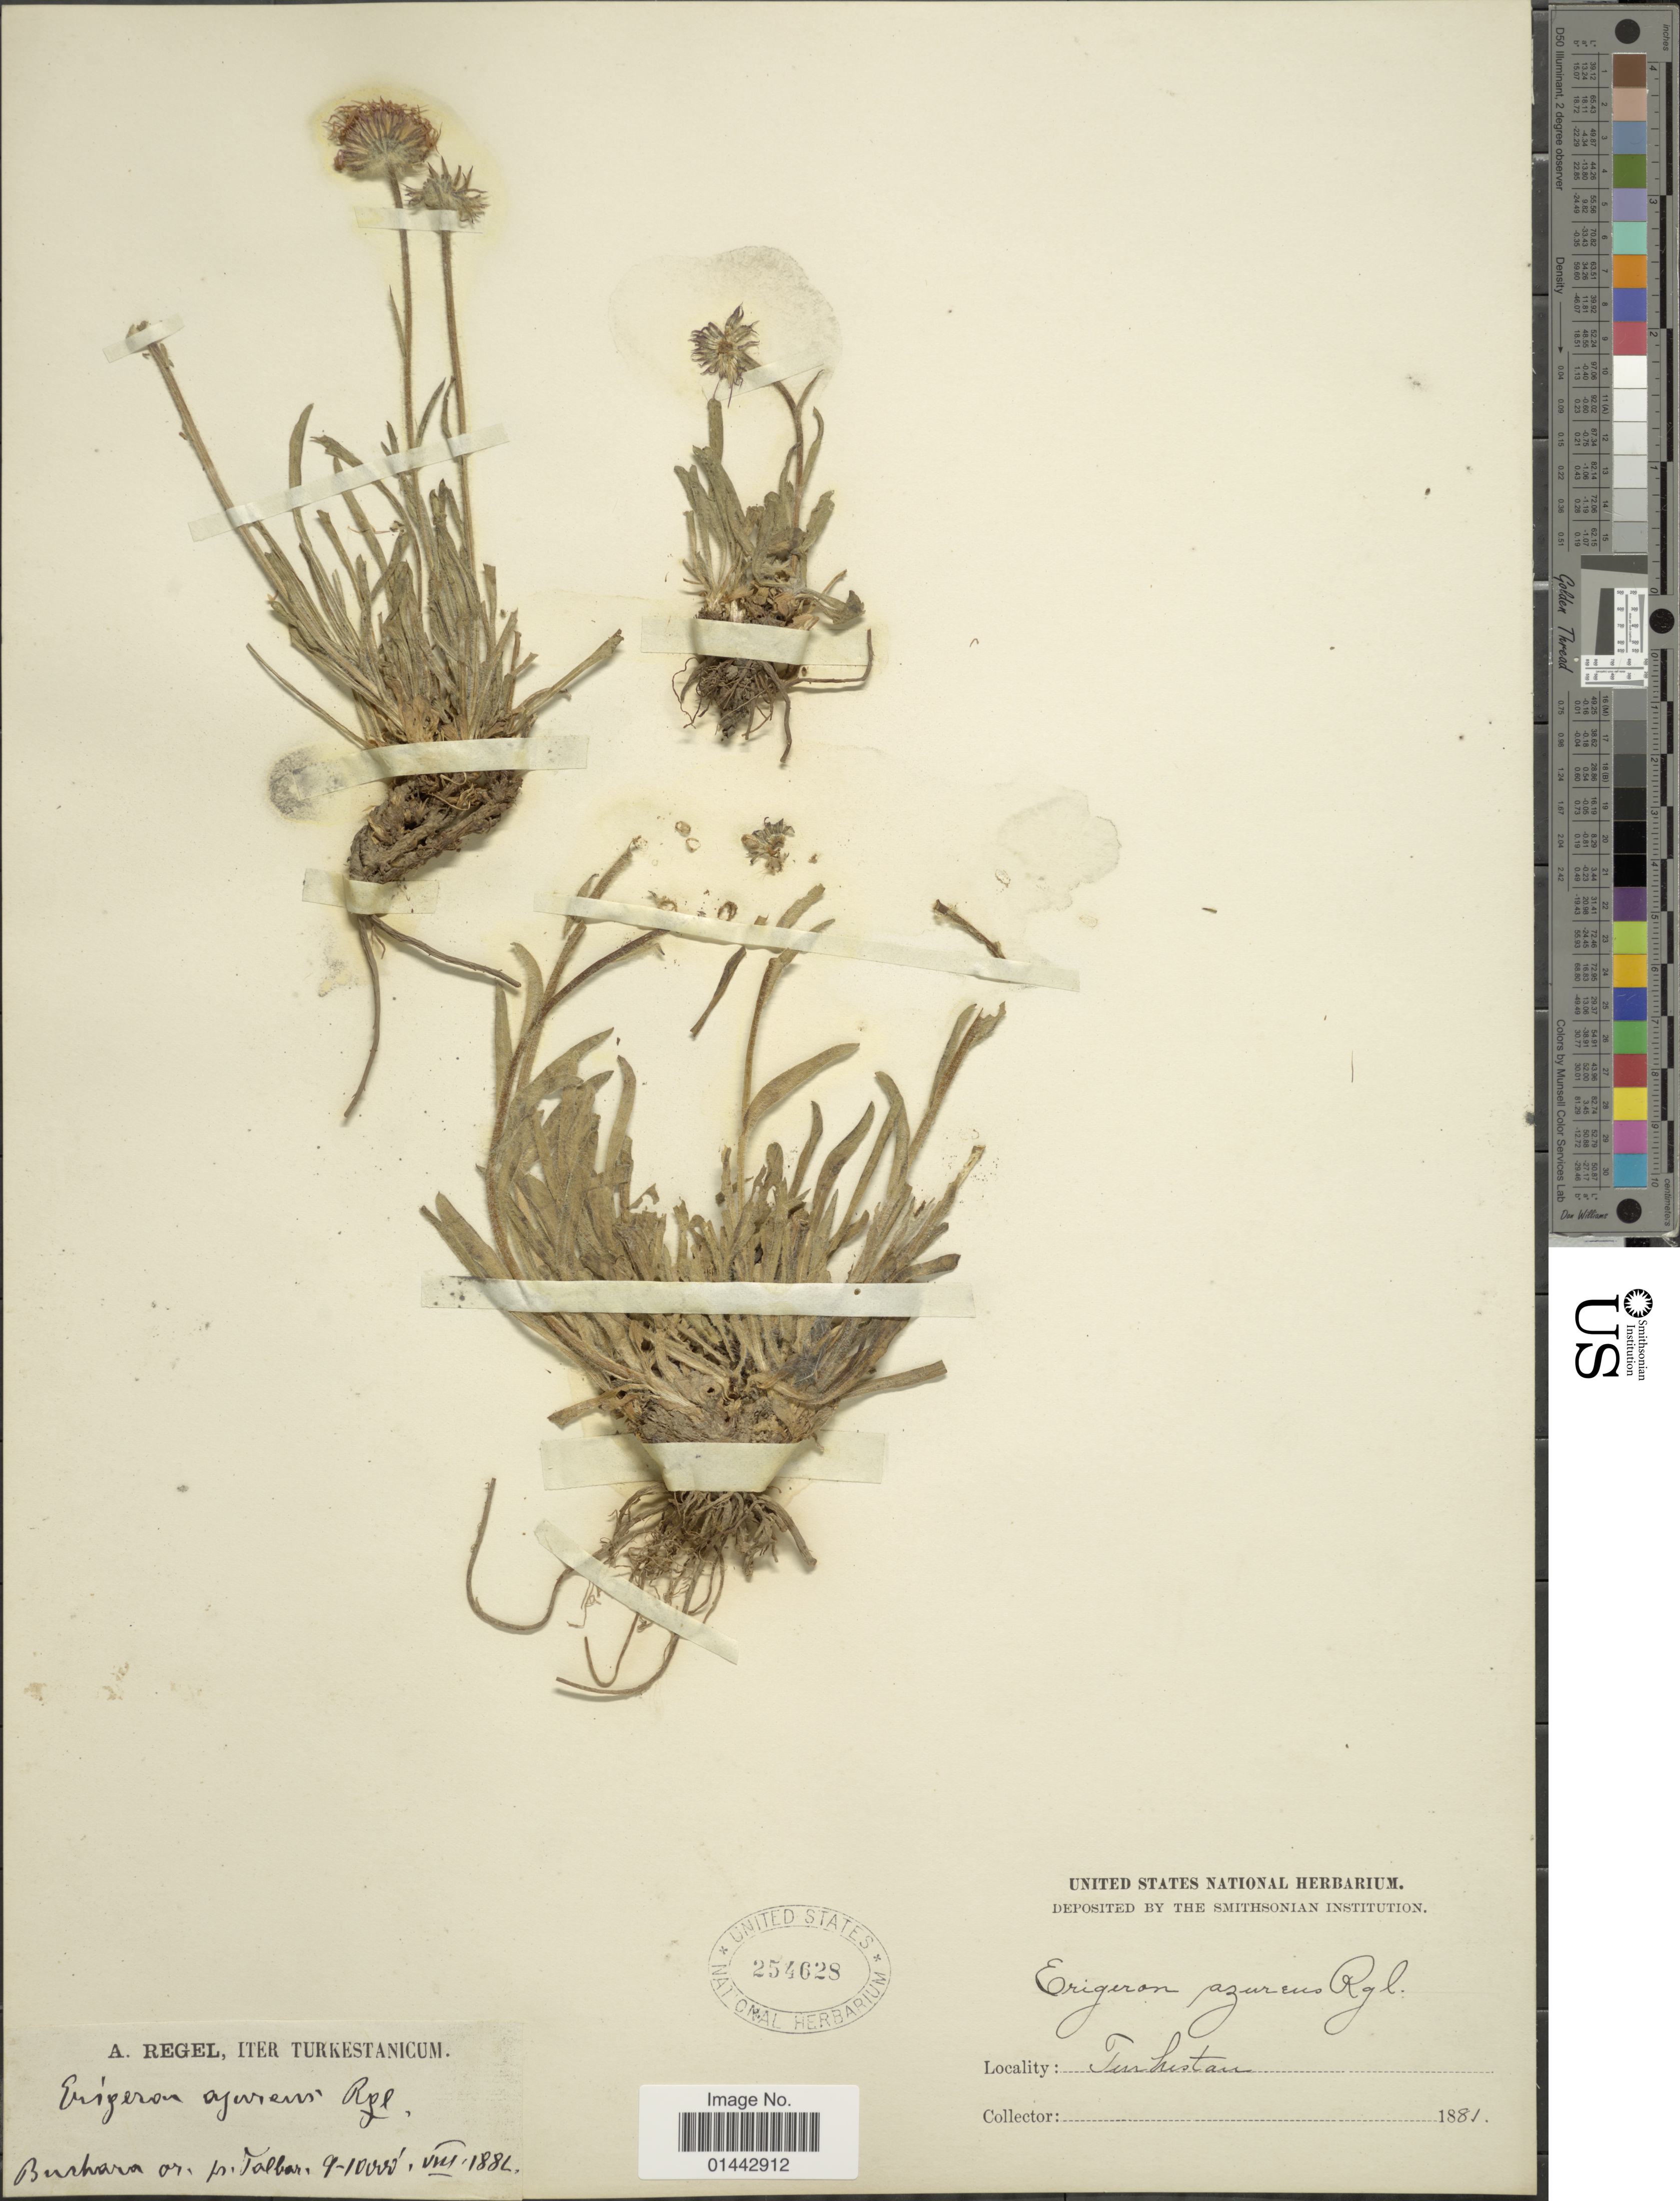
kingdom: Plantae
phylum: Tracheophyta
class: Magnoliopsida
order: Asterales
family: Asteraceae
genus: Erigeron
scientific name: Erigeron azureus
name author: Regel ex M. Pop.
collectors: A. Regel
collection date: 1881-08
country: Turkey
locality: Turkestan, Burkara or. p. Talbar. [interpreted]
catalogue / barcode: US 254628